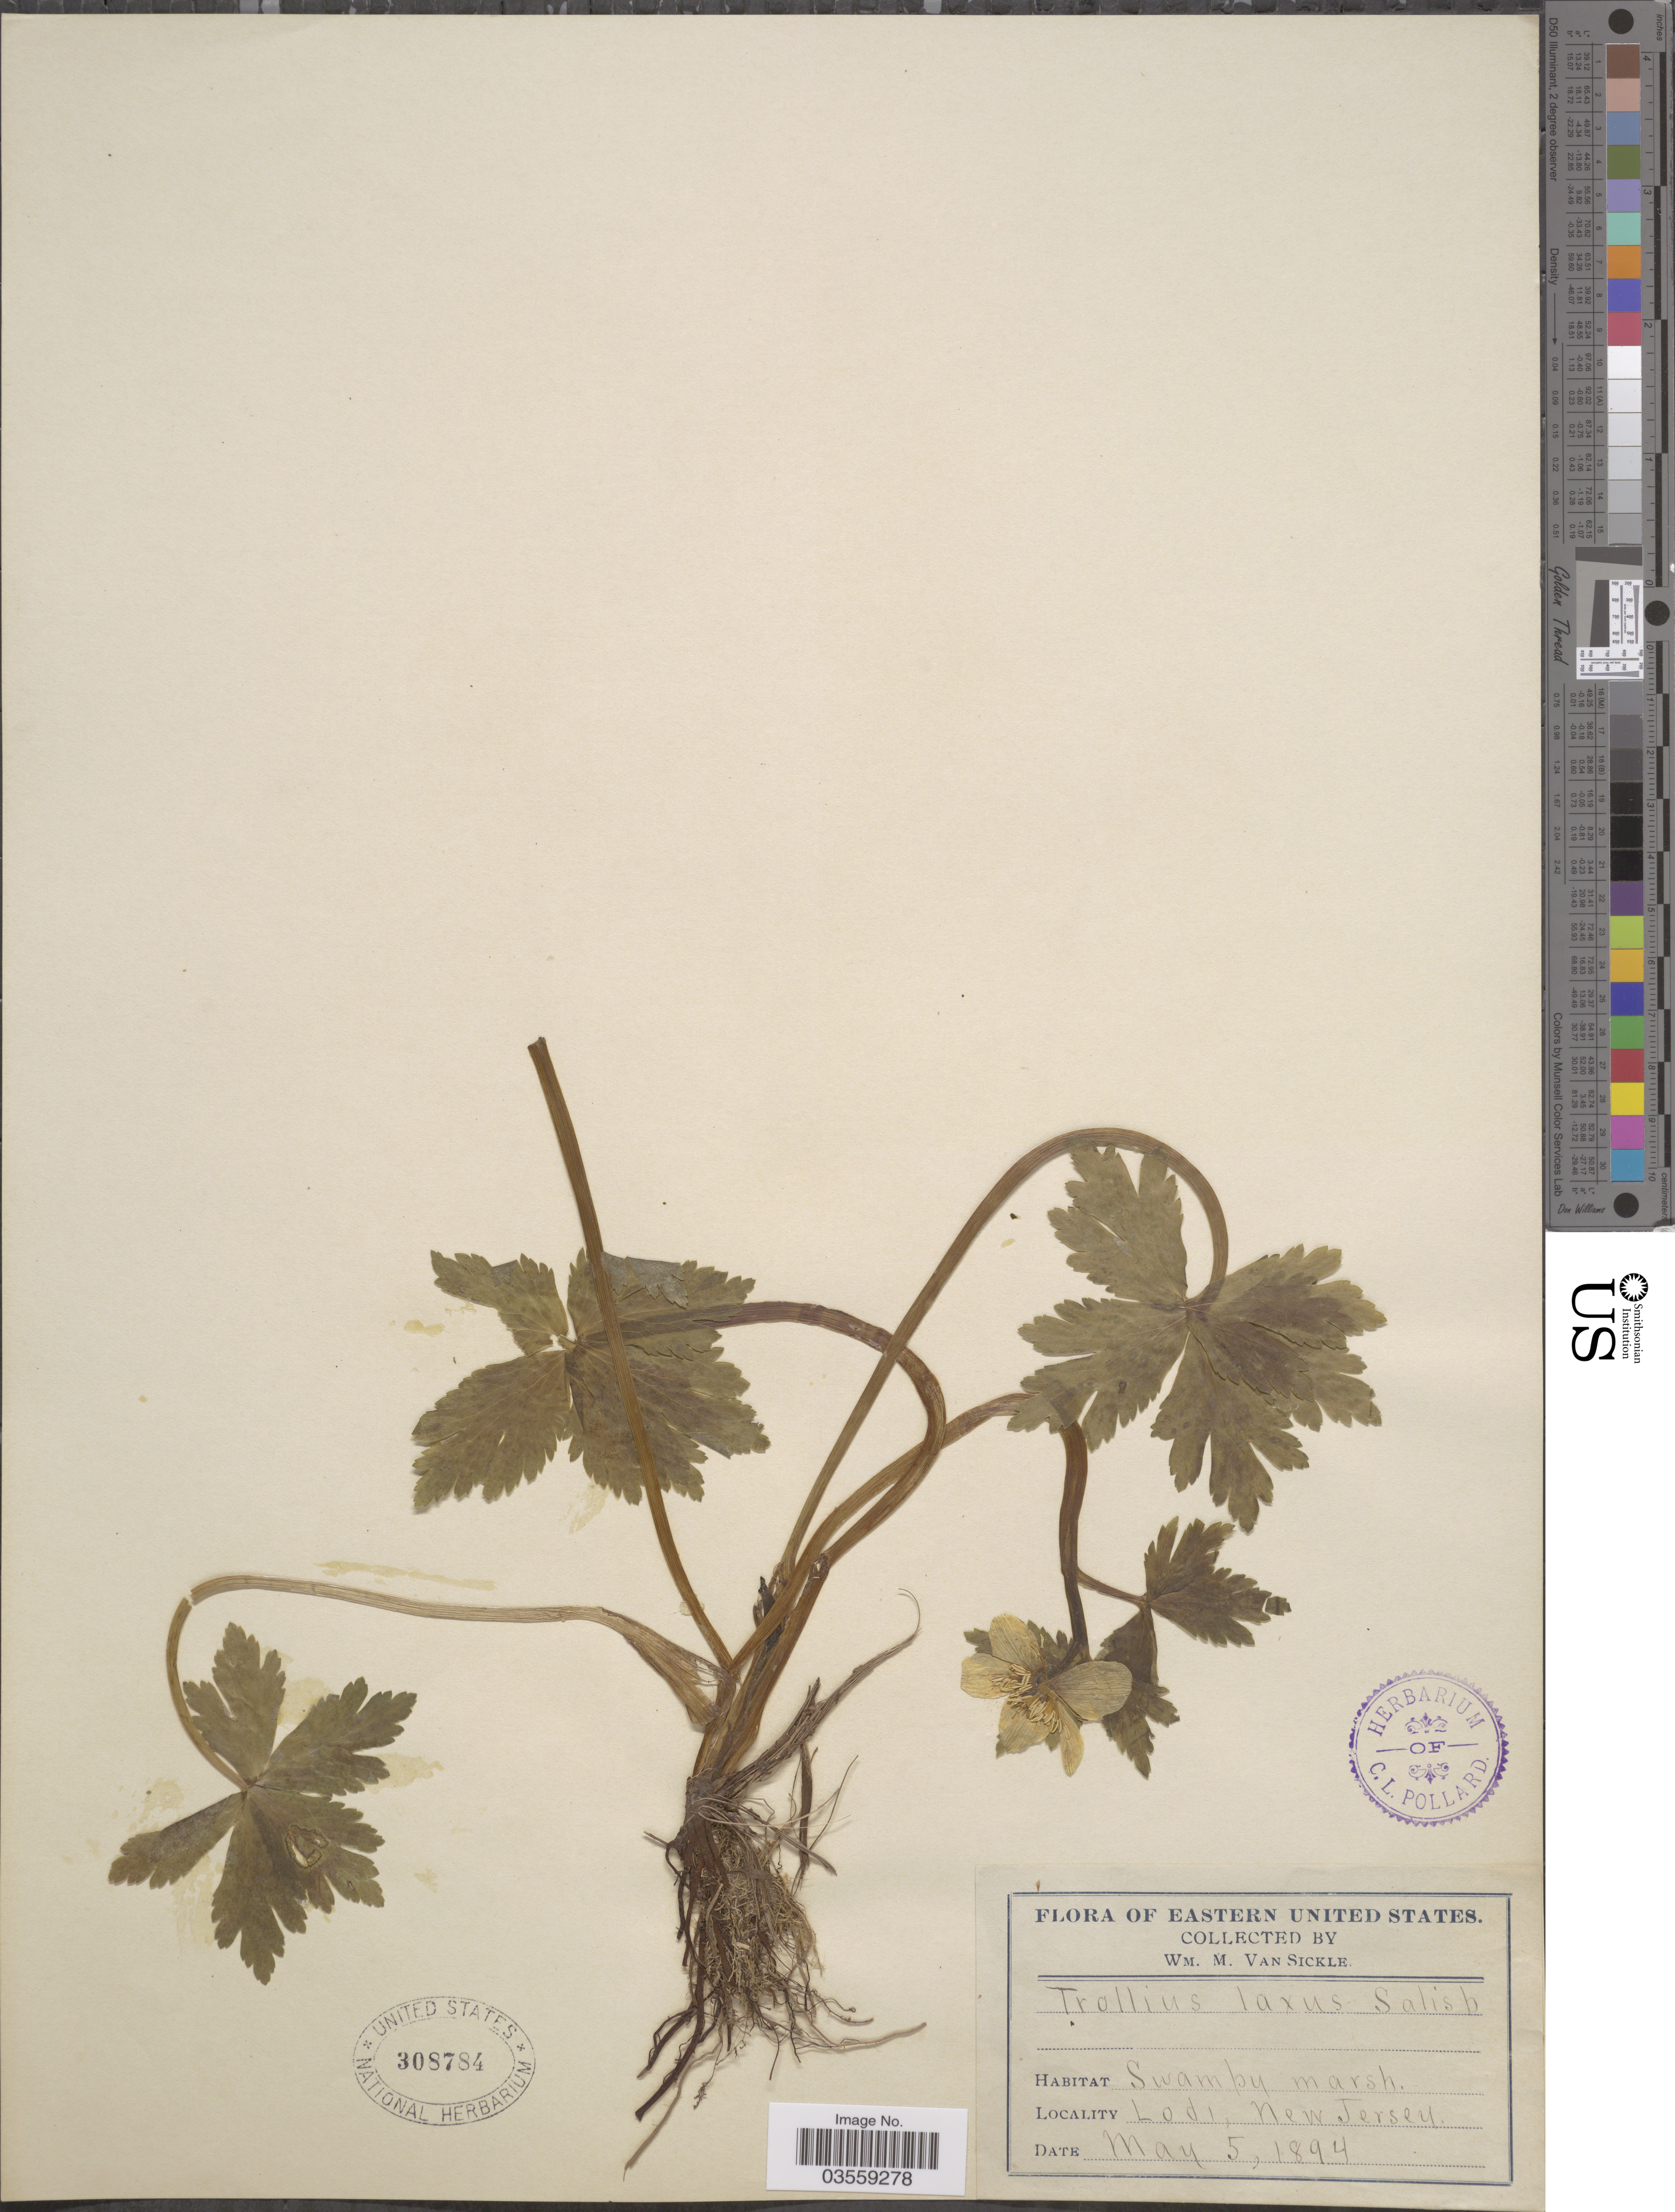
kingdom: Plantae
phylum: Tracheophyta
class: Magnoliopsida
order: Ranunculales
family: Ranunculaceae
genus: Trollius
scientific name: Trollius laxus var. laxus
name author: Salisb.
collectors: W. M. Van Sickle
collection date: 1894-05-05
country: United States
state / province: New Jersey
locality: Eastern United States. Lodi.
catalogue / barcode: US 308784